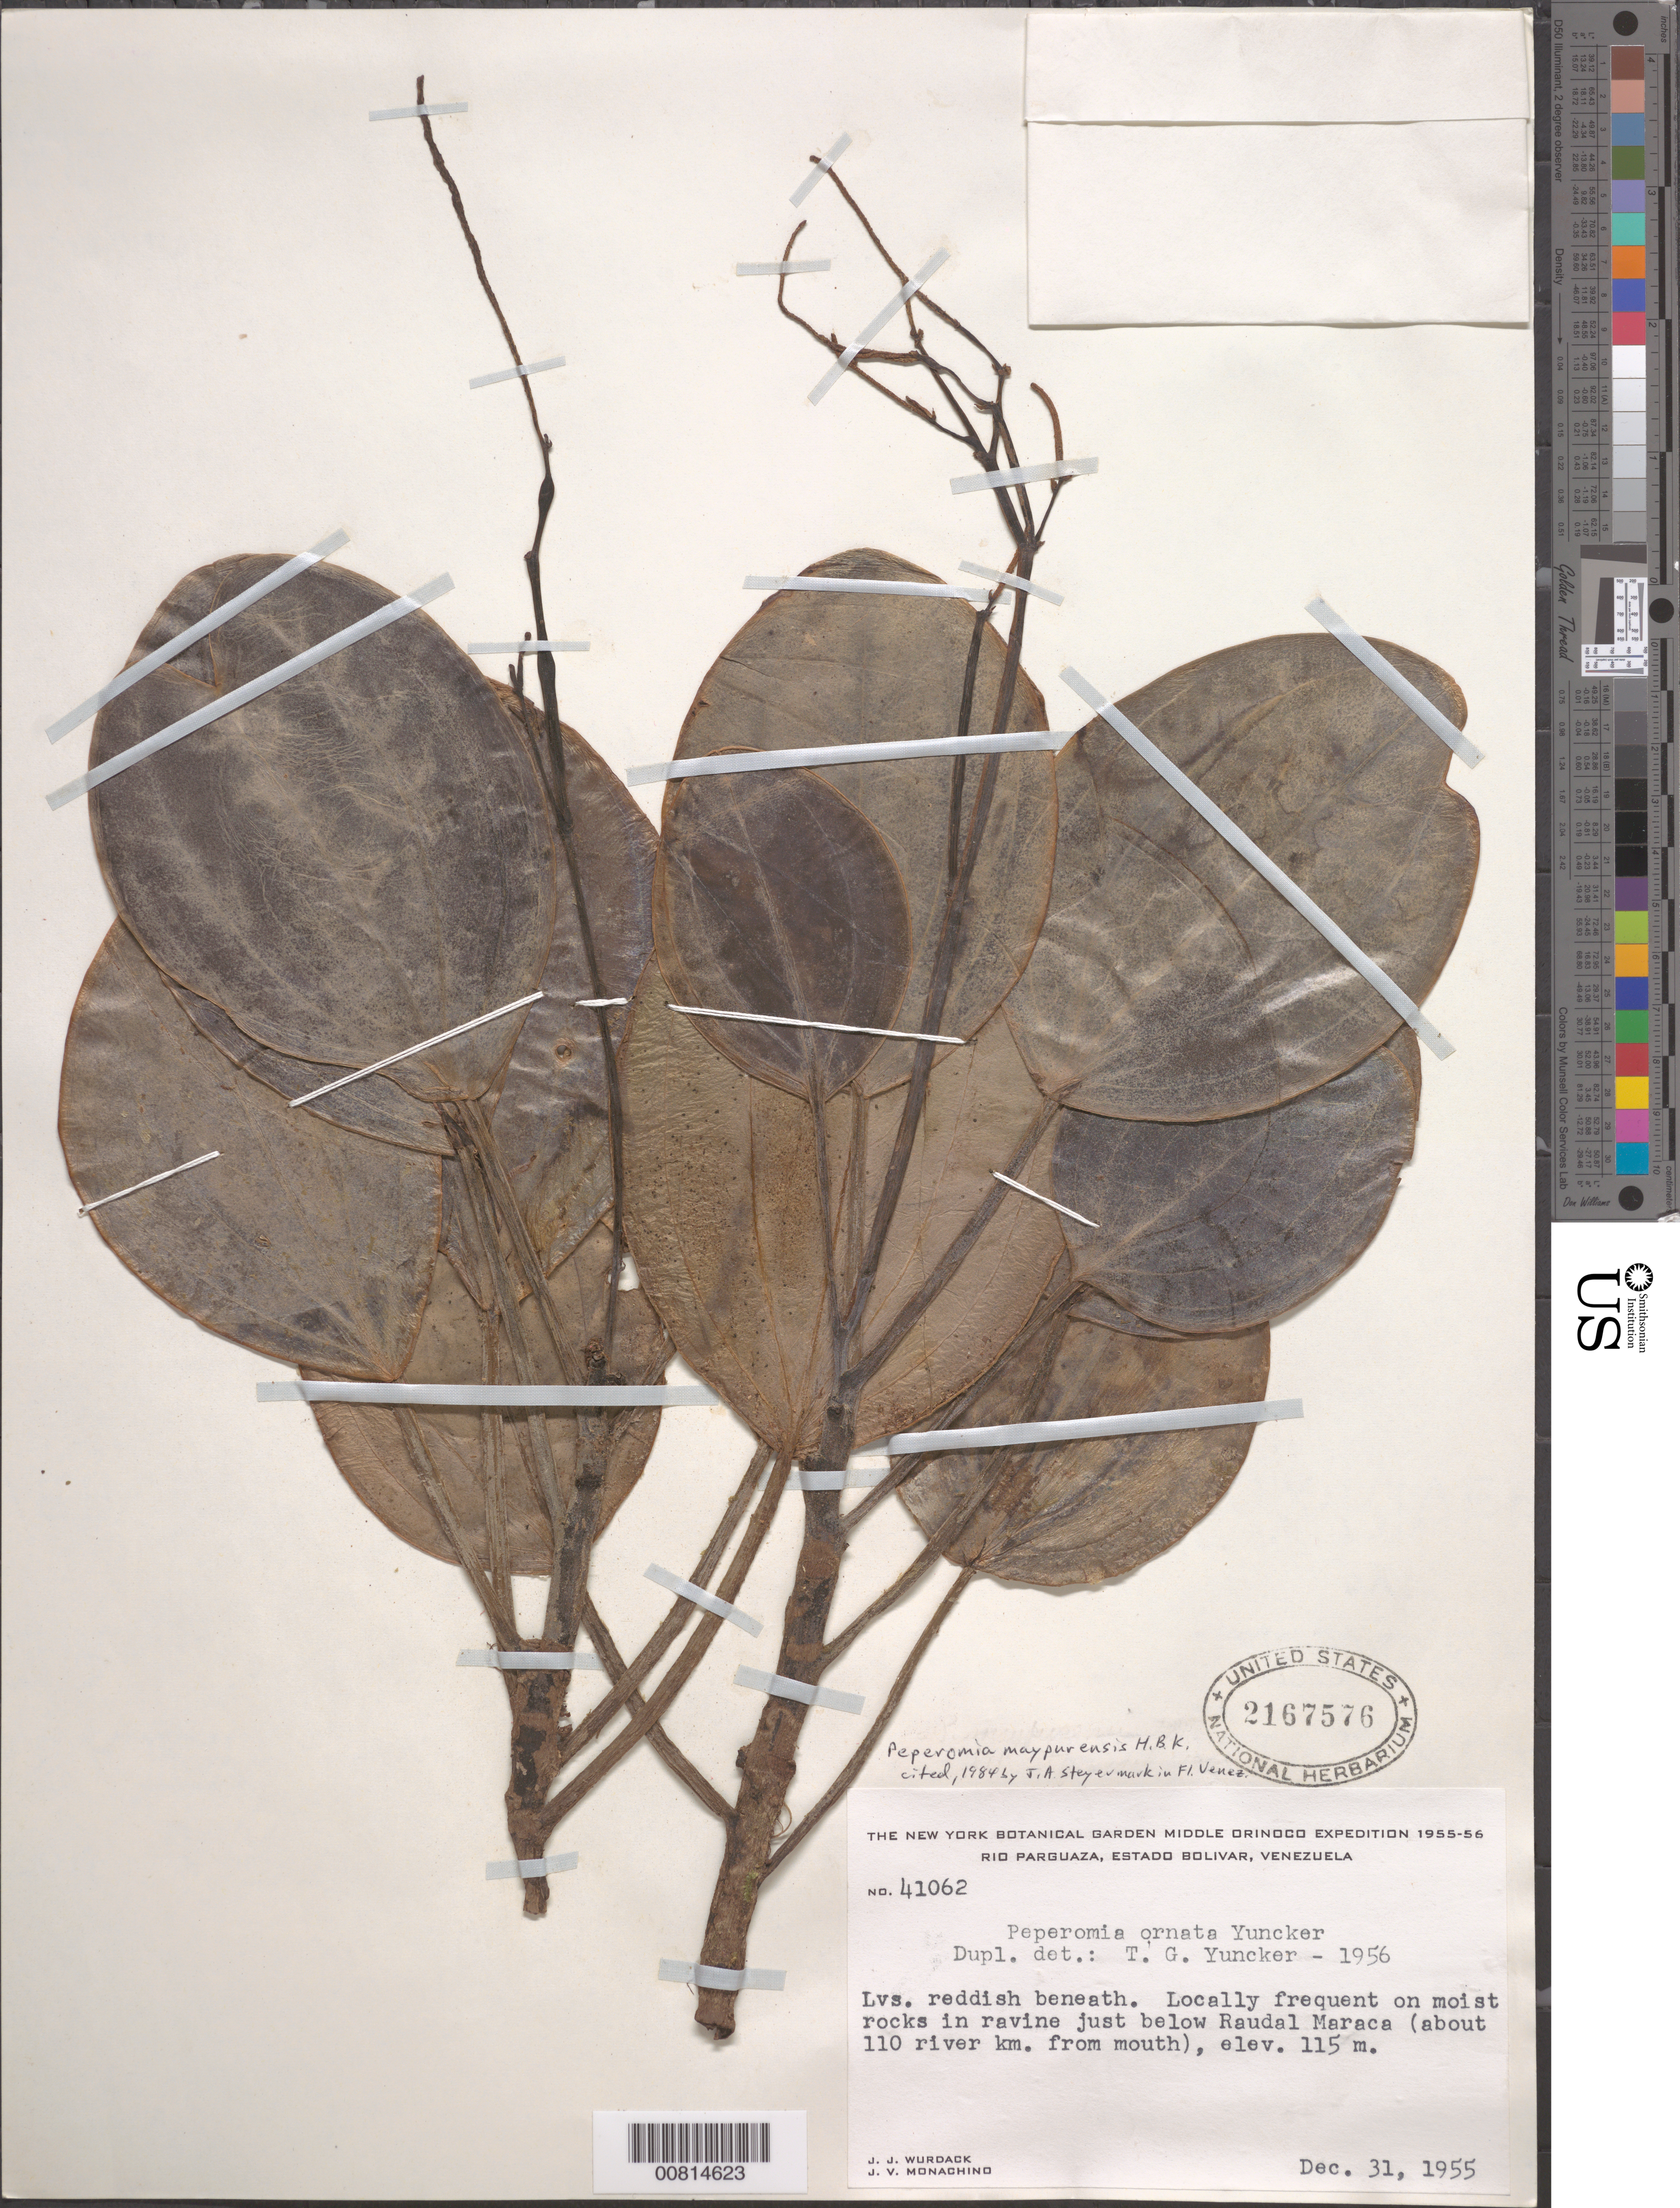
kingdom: Plantae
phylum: Tracheophyta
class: Magnoliopsida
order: Piperales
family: Piperaceae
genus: Peperomia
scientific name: Peperomia maypurensis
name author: Kunth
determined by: Steyermark, Julian A., (VEN)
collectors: J. J. Wurdack & J. V. Monachino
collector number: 41062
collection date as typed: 31-Dec-55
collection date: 1955-12-31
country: Venezuela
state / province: Bolívar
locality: Río Parguaza, just below Raudal Maraca (about 110 river km from mouth)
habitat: Moist rocks in ravine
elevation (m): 115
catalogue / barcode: US 2167576